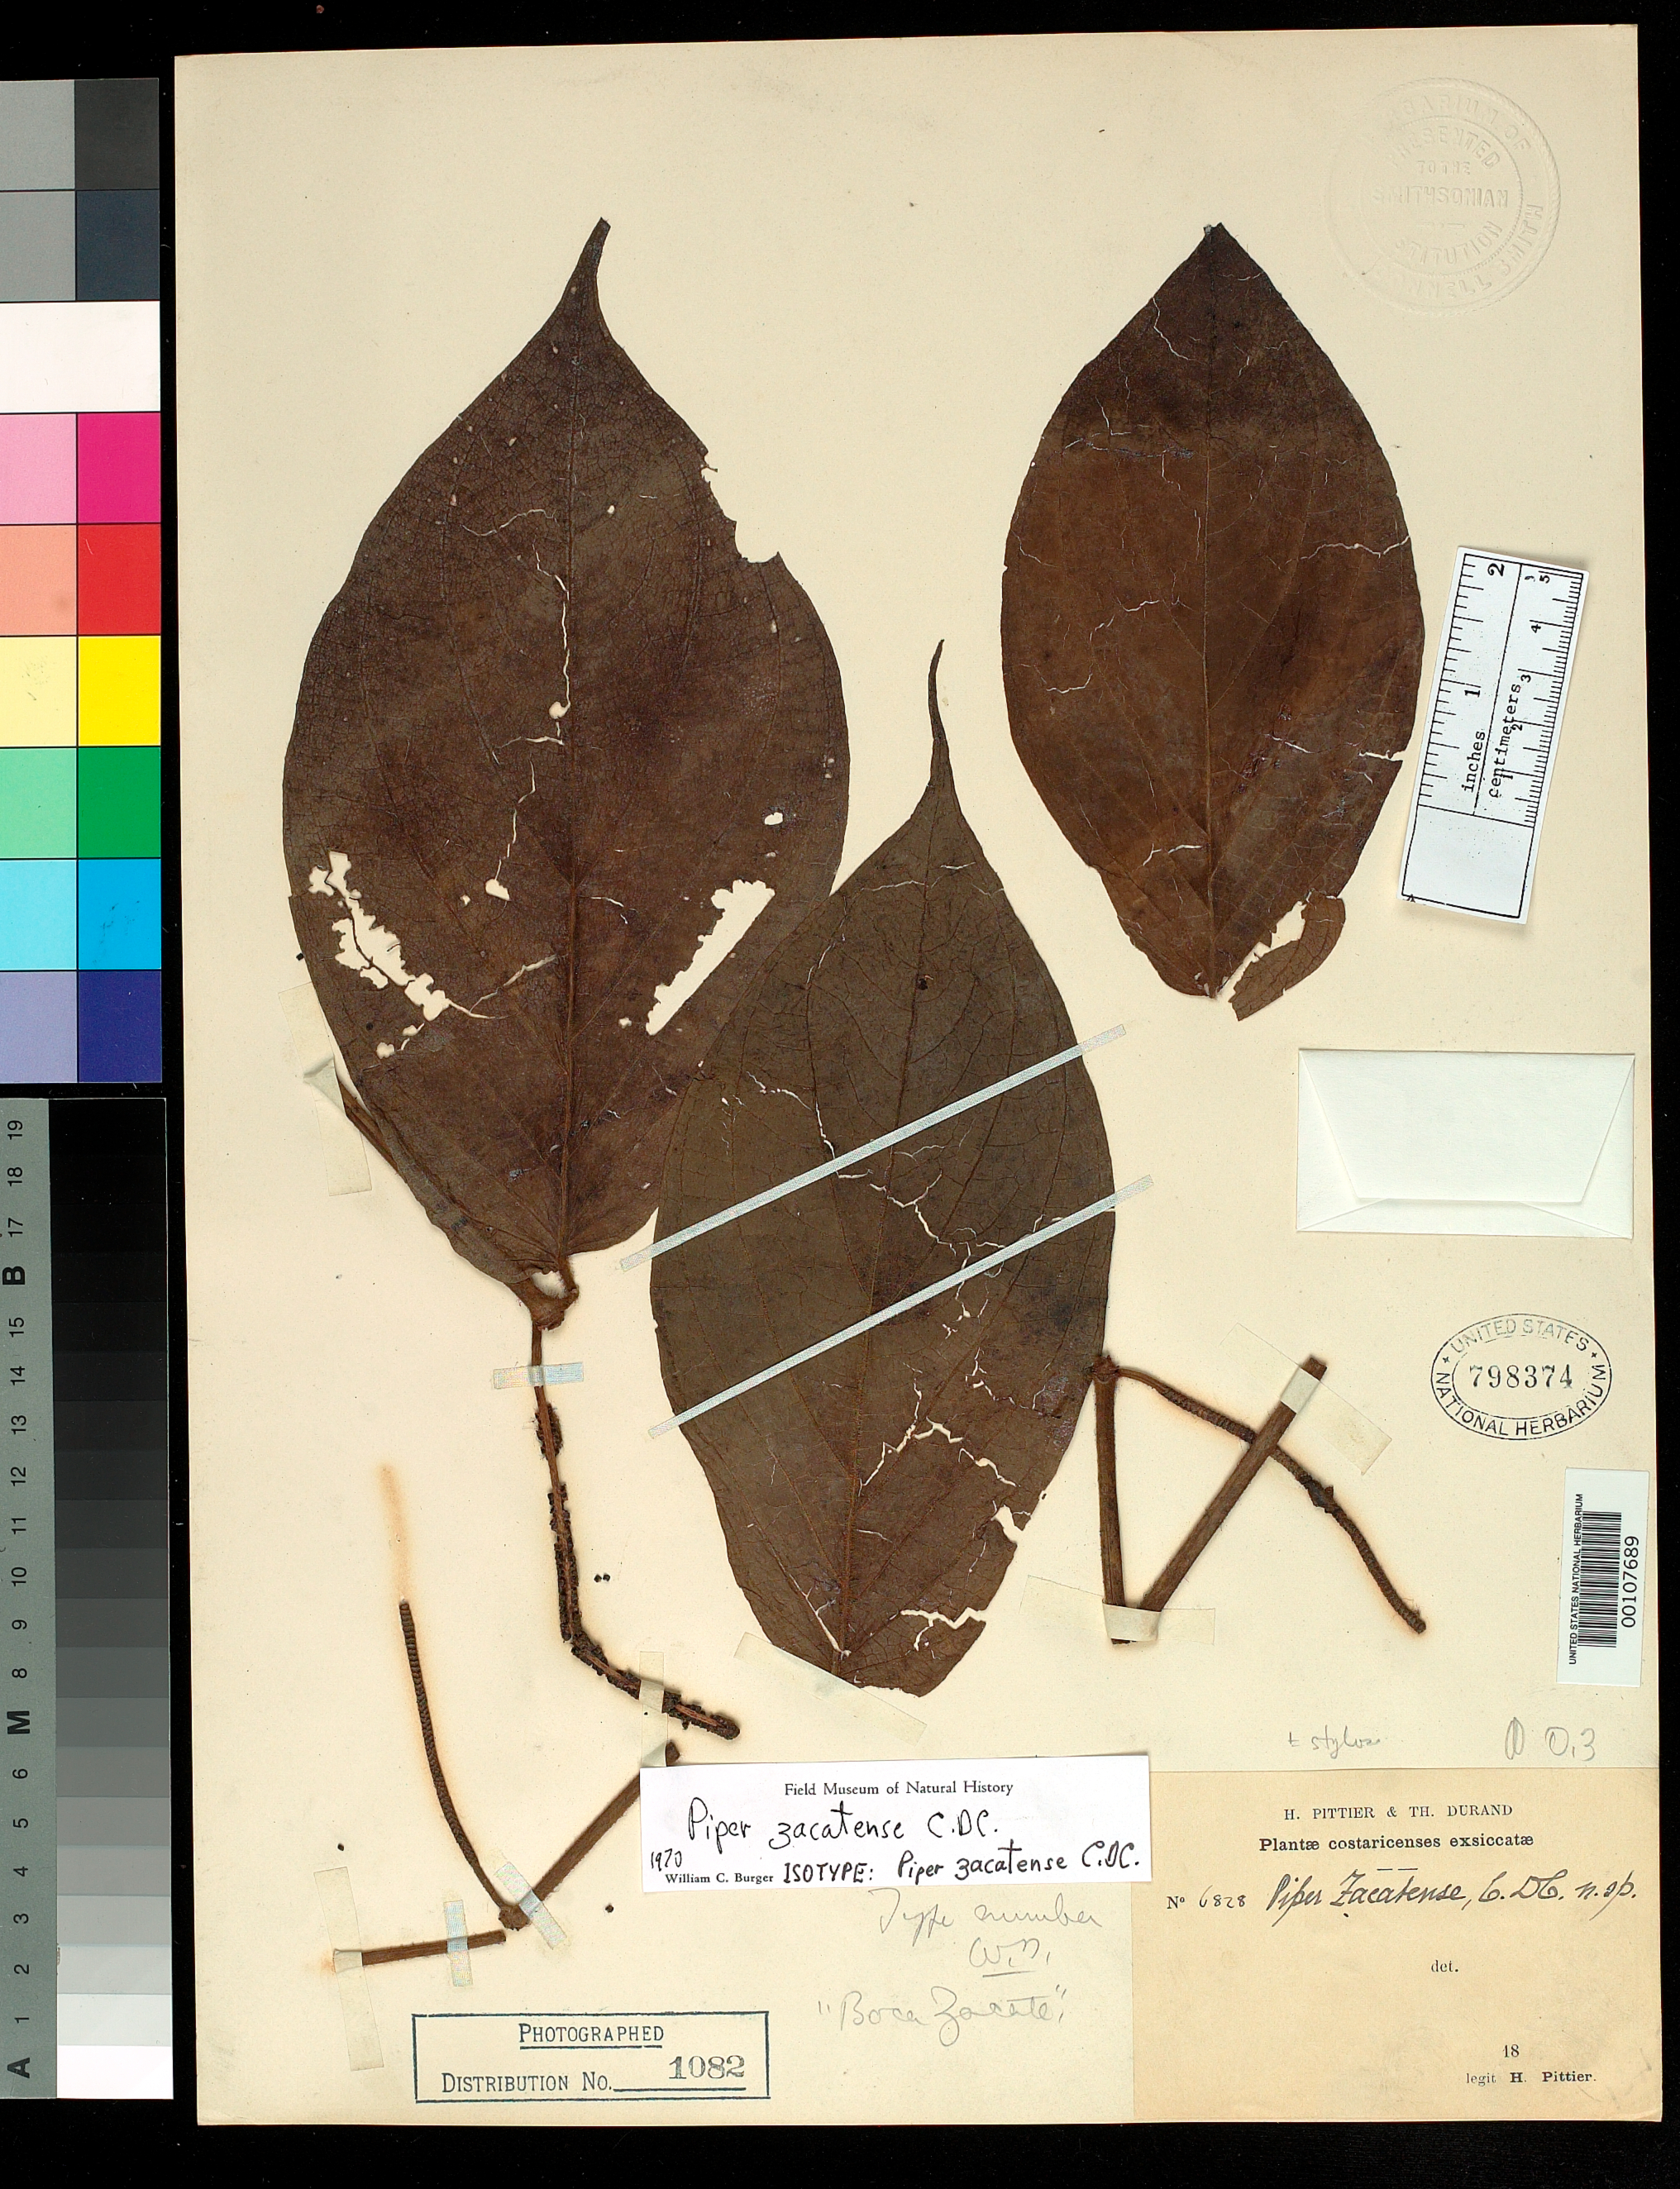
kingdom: Plantae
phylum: Tracheophyta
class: Magnoliopsida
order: Piperales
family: Piperaceae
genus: Piper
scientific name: Piper zacatense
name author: C. DC. in Pittier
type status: Isotype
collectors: A. Tonduz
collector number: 6828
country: Costa Rica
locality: Boca Zacate, Pacific coast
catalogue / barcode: US 798374